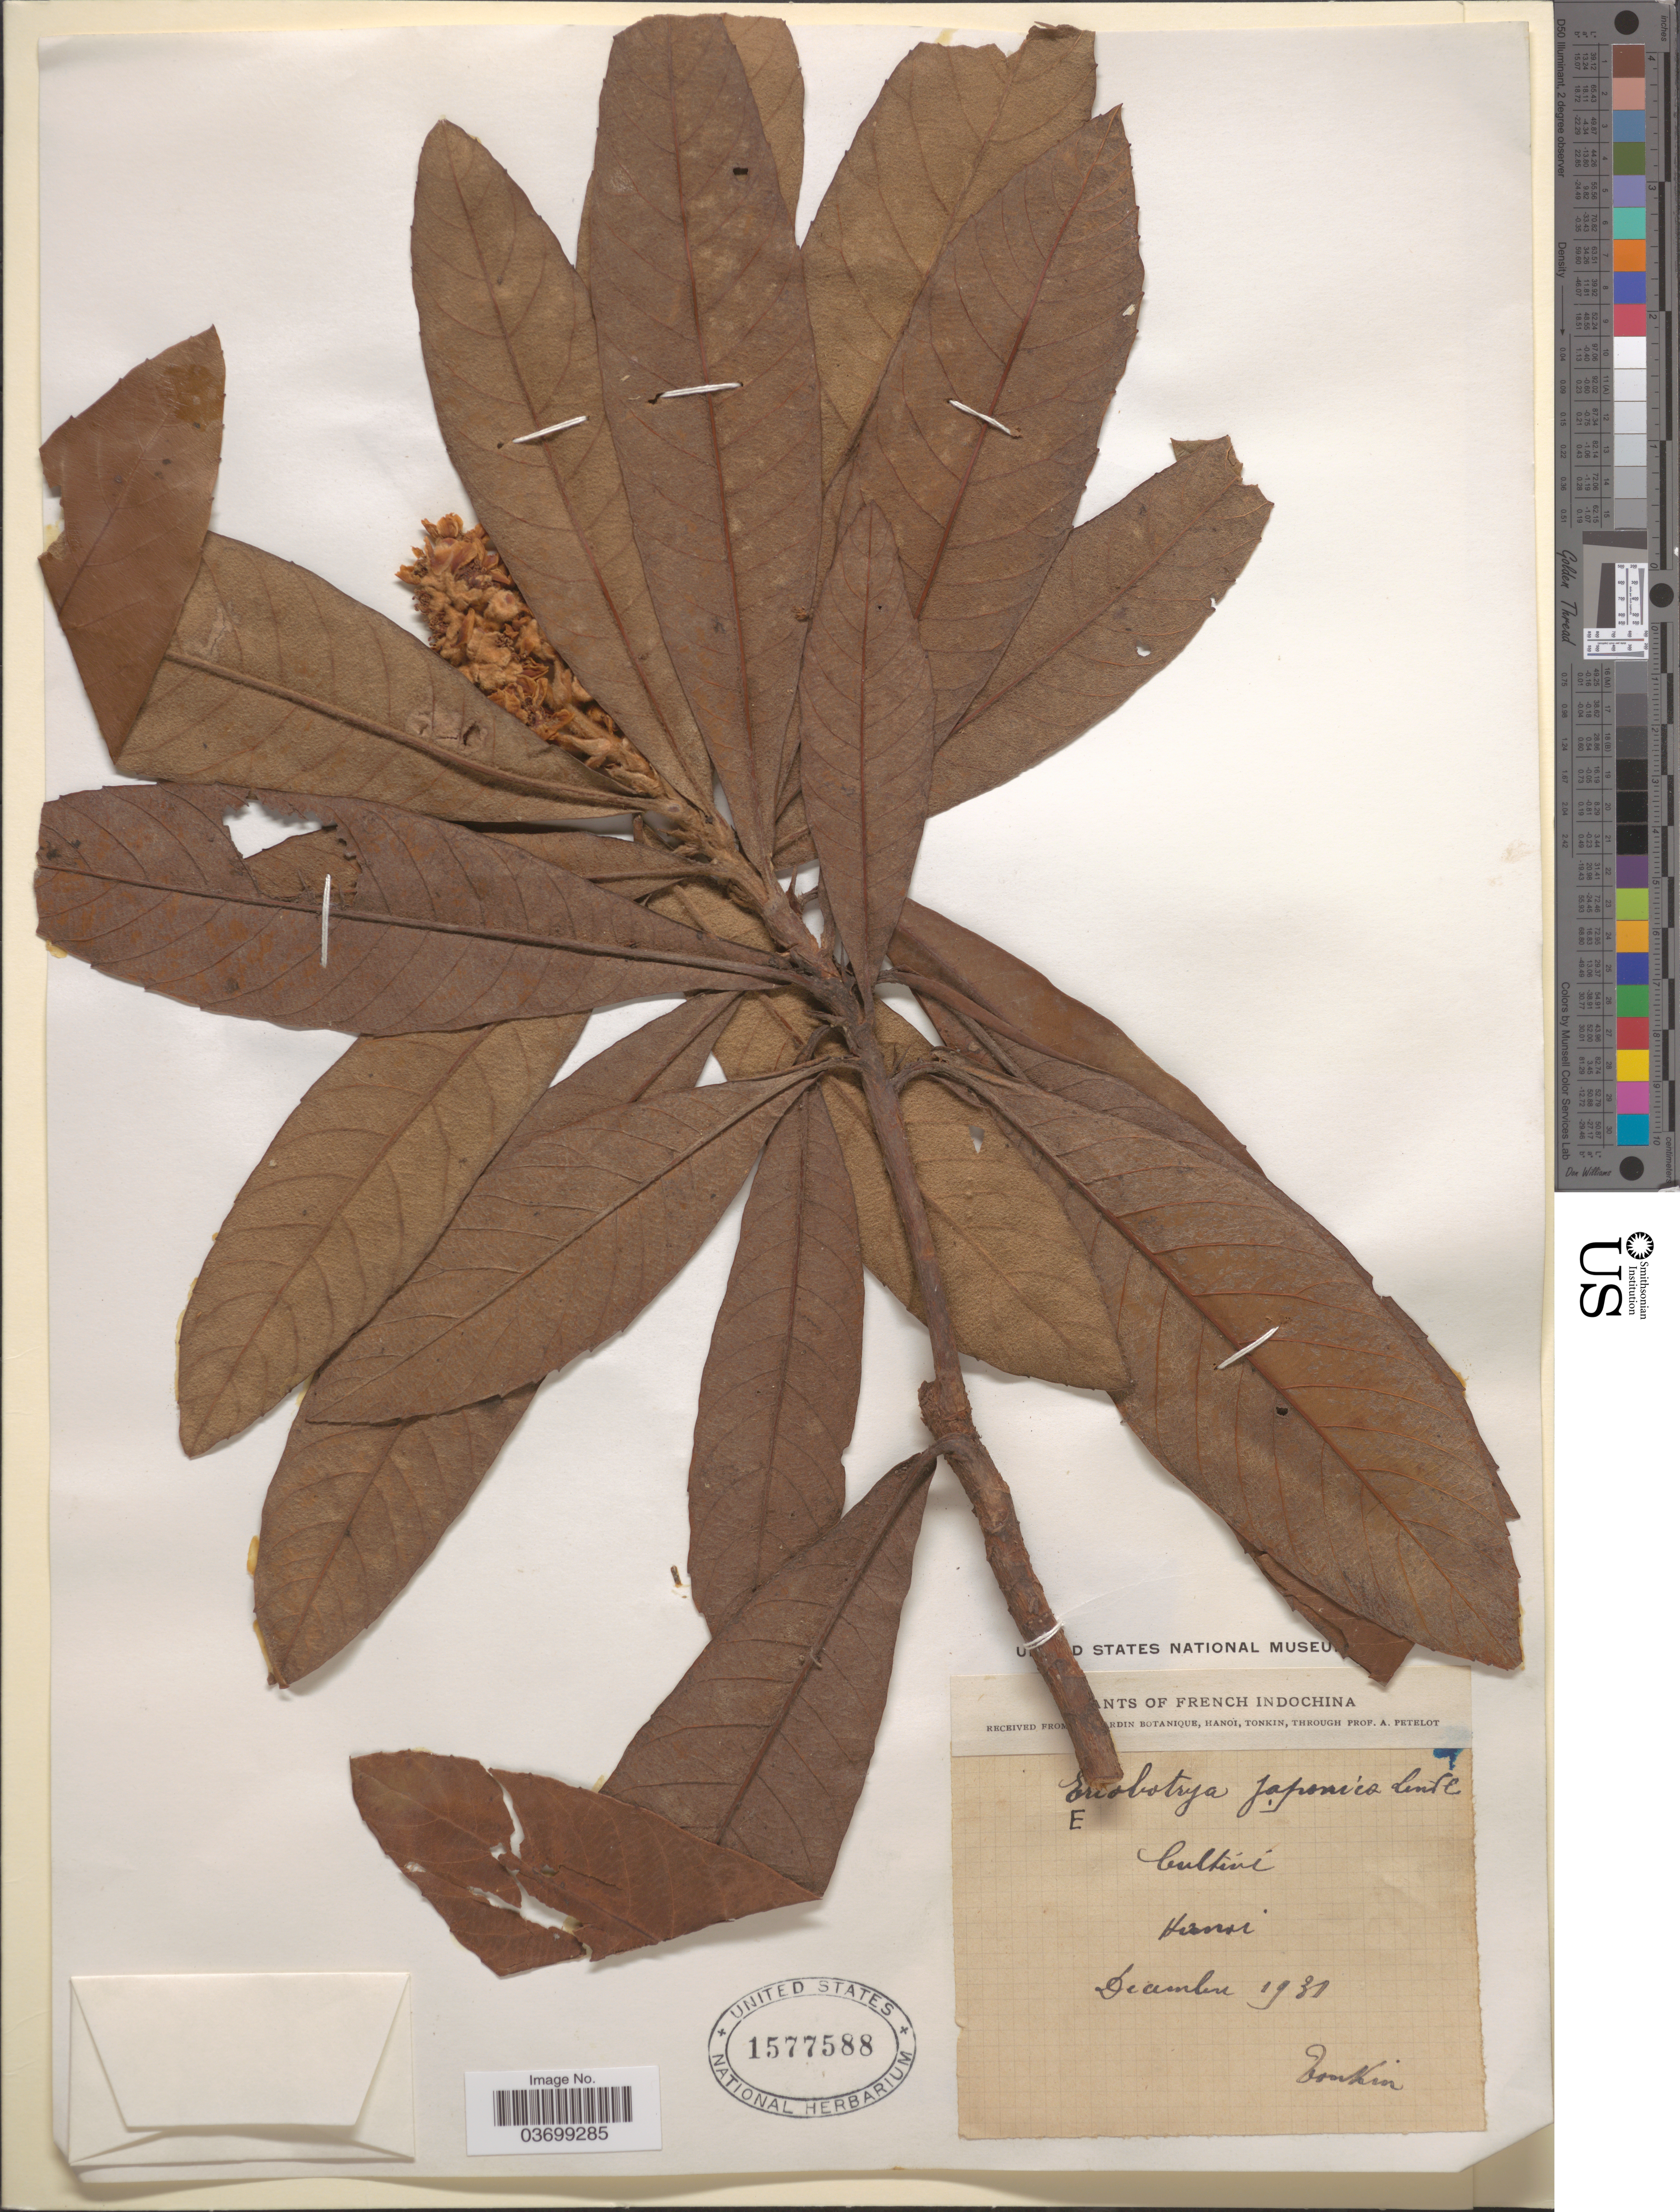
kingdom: Plantae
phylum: Tracheophyta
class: Magnoliopsida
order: Rosales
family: Rosaceae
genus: Rhaphiolepis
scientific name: Rhaphiolepis bibas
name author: (Lour.) Galasso & Banfi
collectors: P. A. Pételot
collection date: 1931-12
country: Vietnam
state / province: Ha Noi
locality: French Indochina. Hanoi.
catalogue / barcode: US 1577588